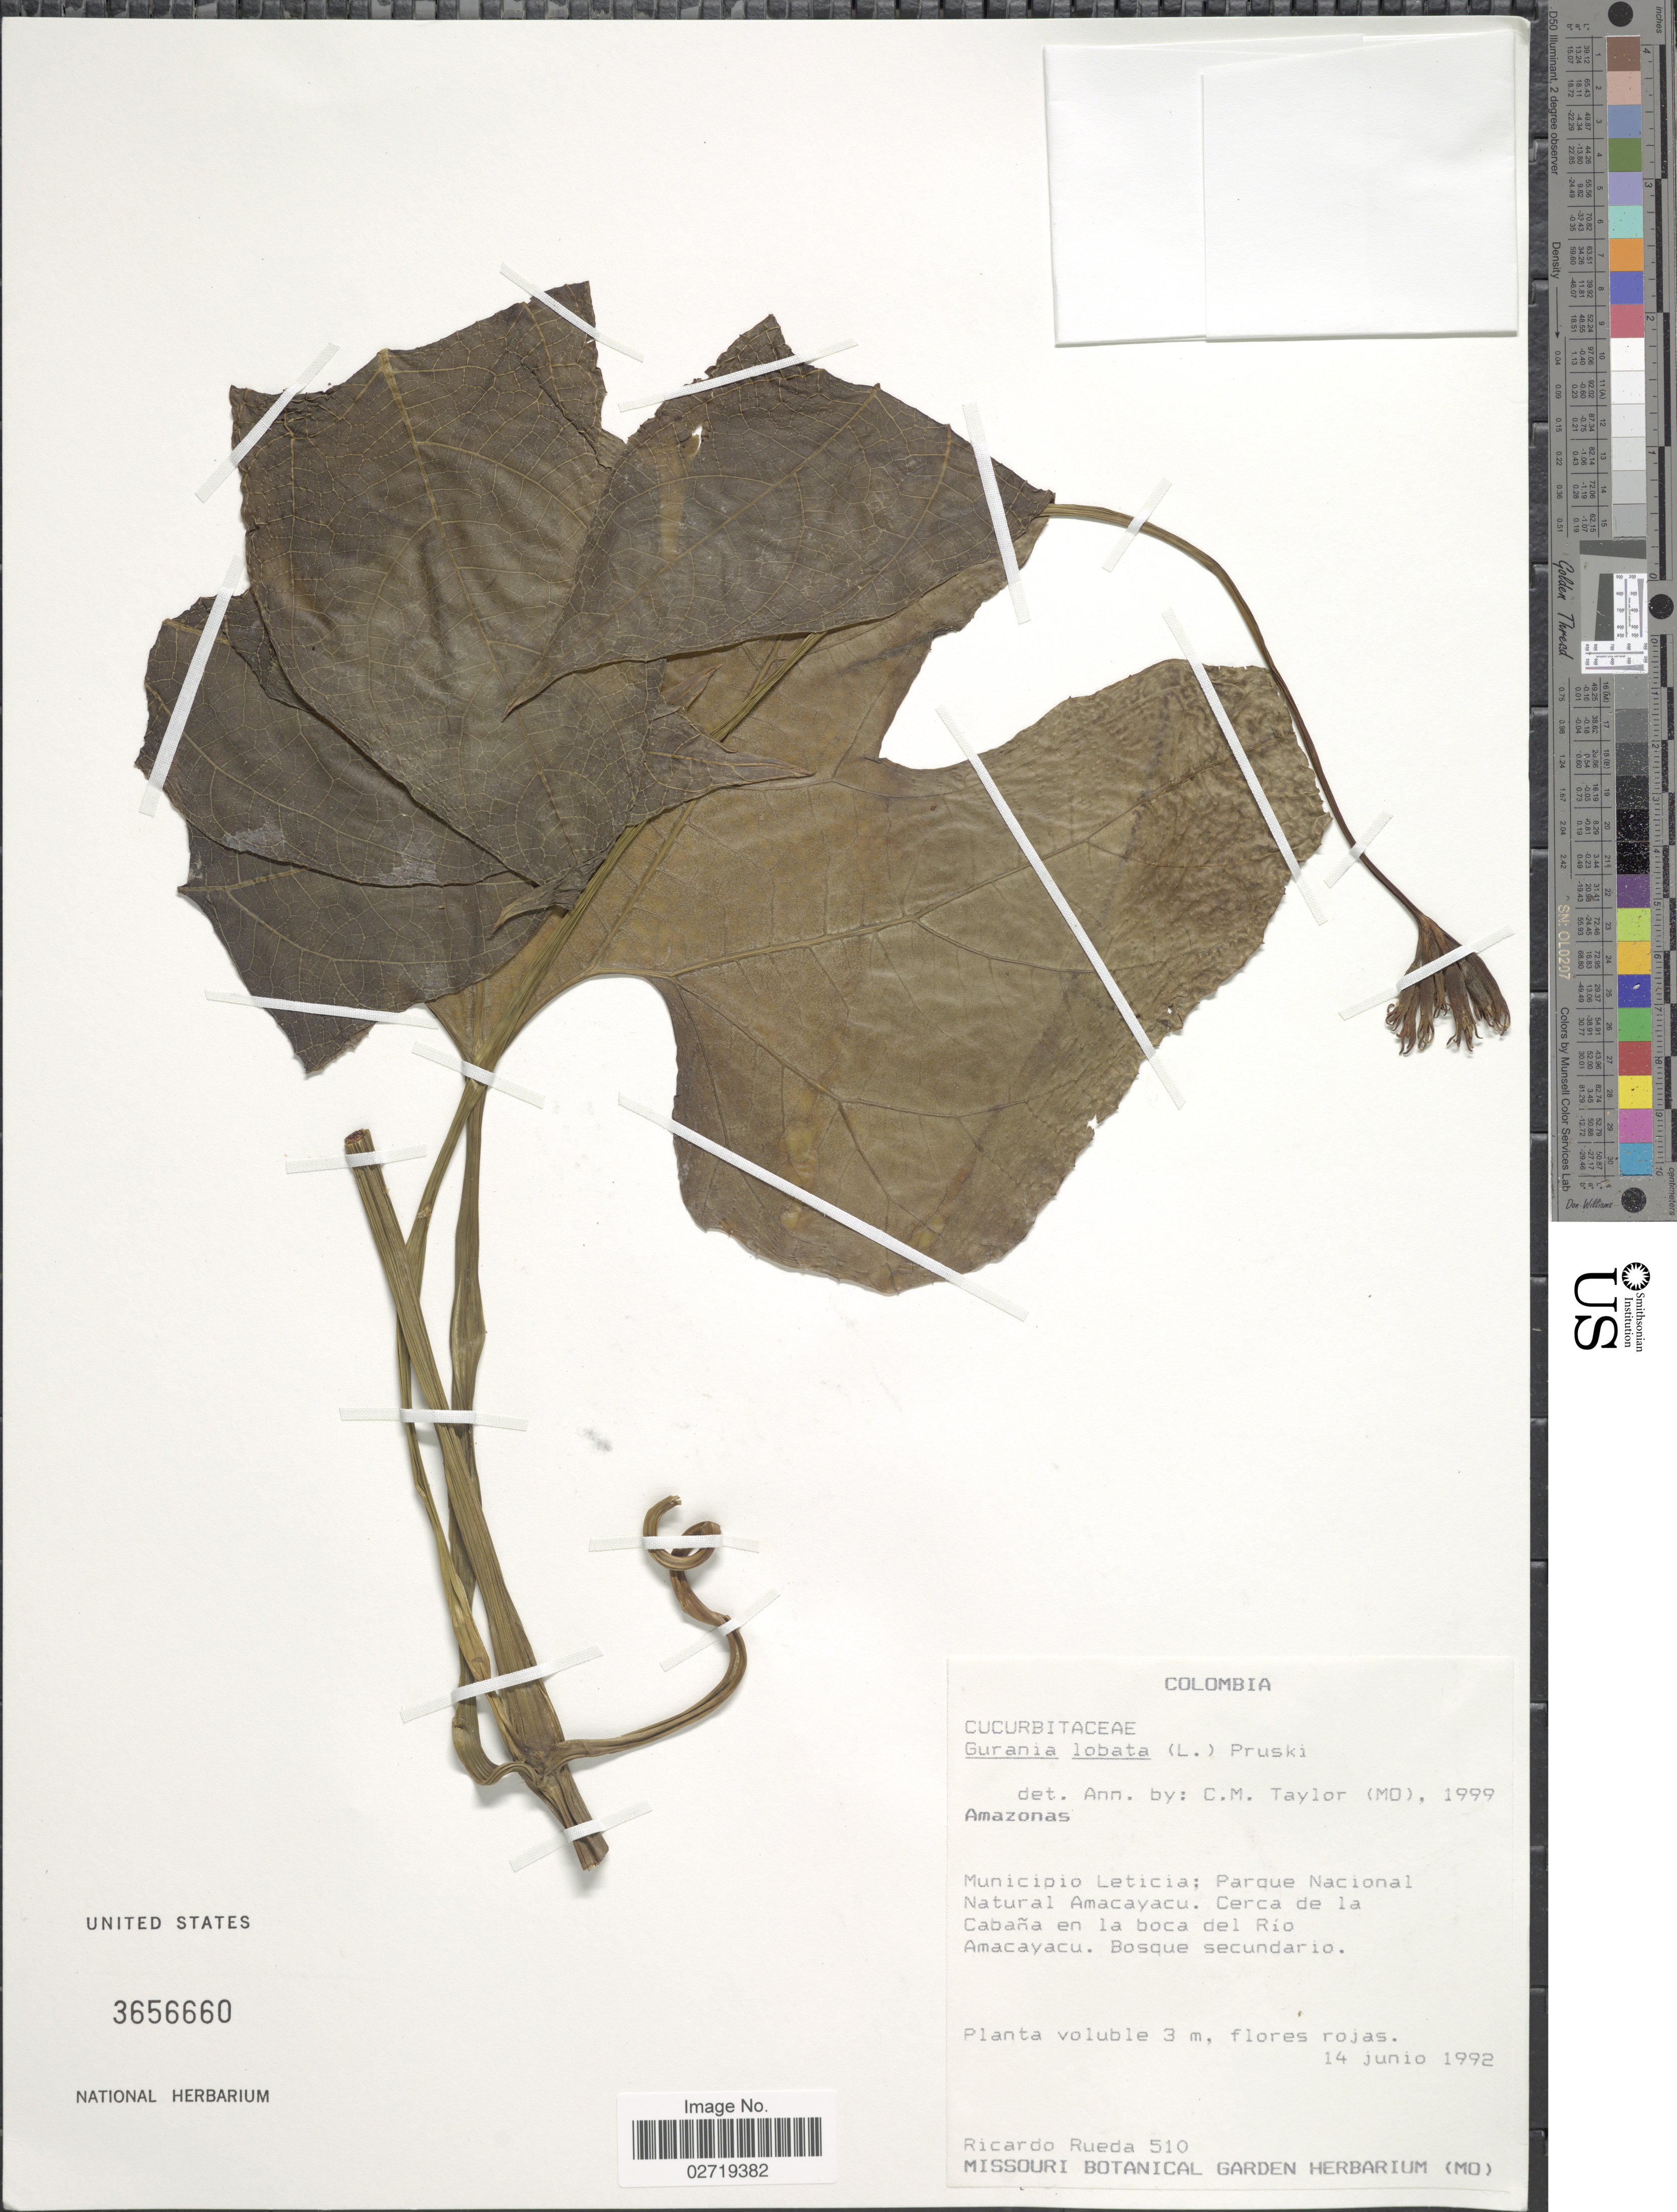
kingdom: Plantae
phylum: Tracheophyta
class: Magnoliopsida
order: Cucurbitales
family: Cucurbitaceae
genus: Gurania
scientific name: Gurania lobata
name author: (L.) Pruski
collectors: R. Rueda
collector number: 510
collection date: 1992-06-14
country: Colombia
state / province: Amazônas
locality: Municipio Leticia Parque Nacional Natural Amacayacu. Cerca de la Cabaña en la boca del Rio Amacayacu. Bosque secundario.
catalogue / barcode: US 3656660